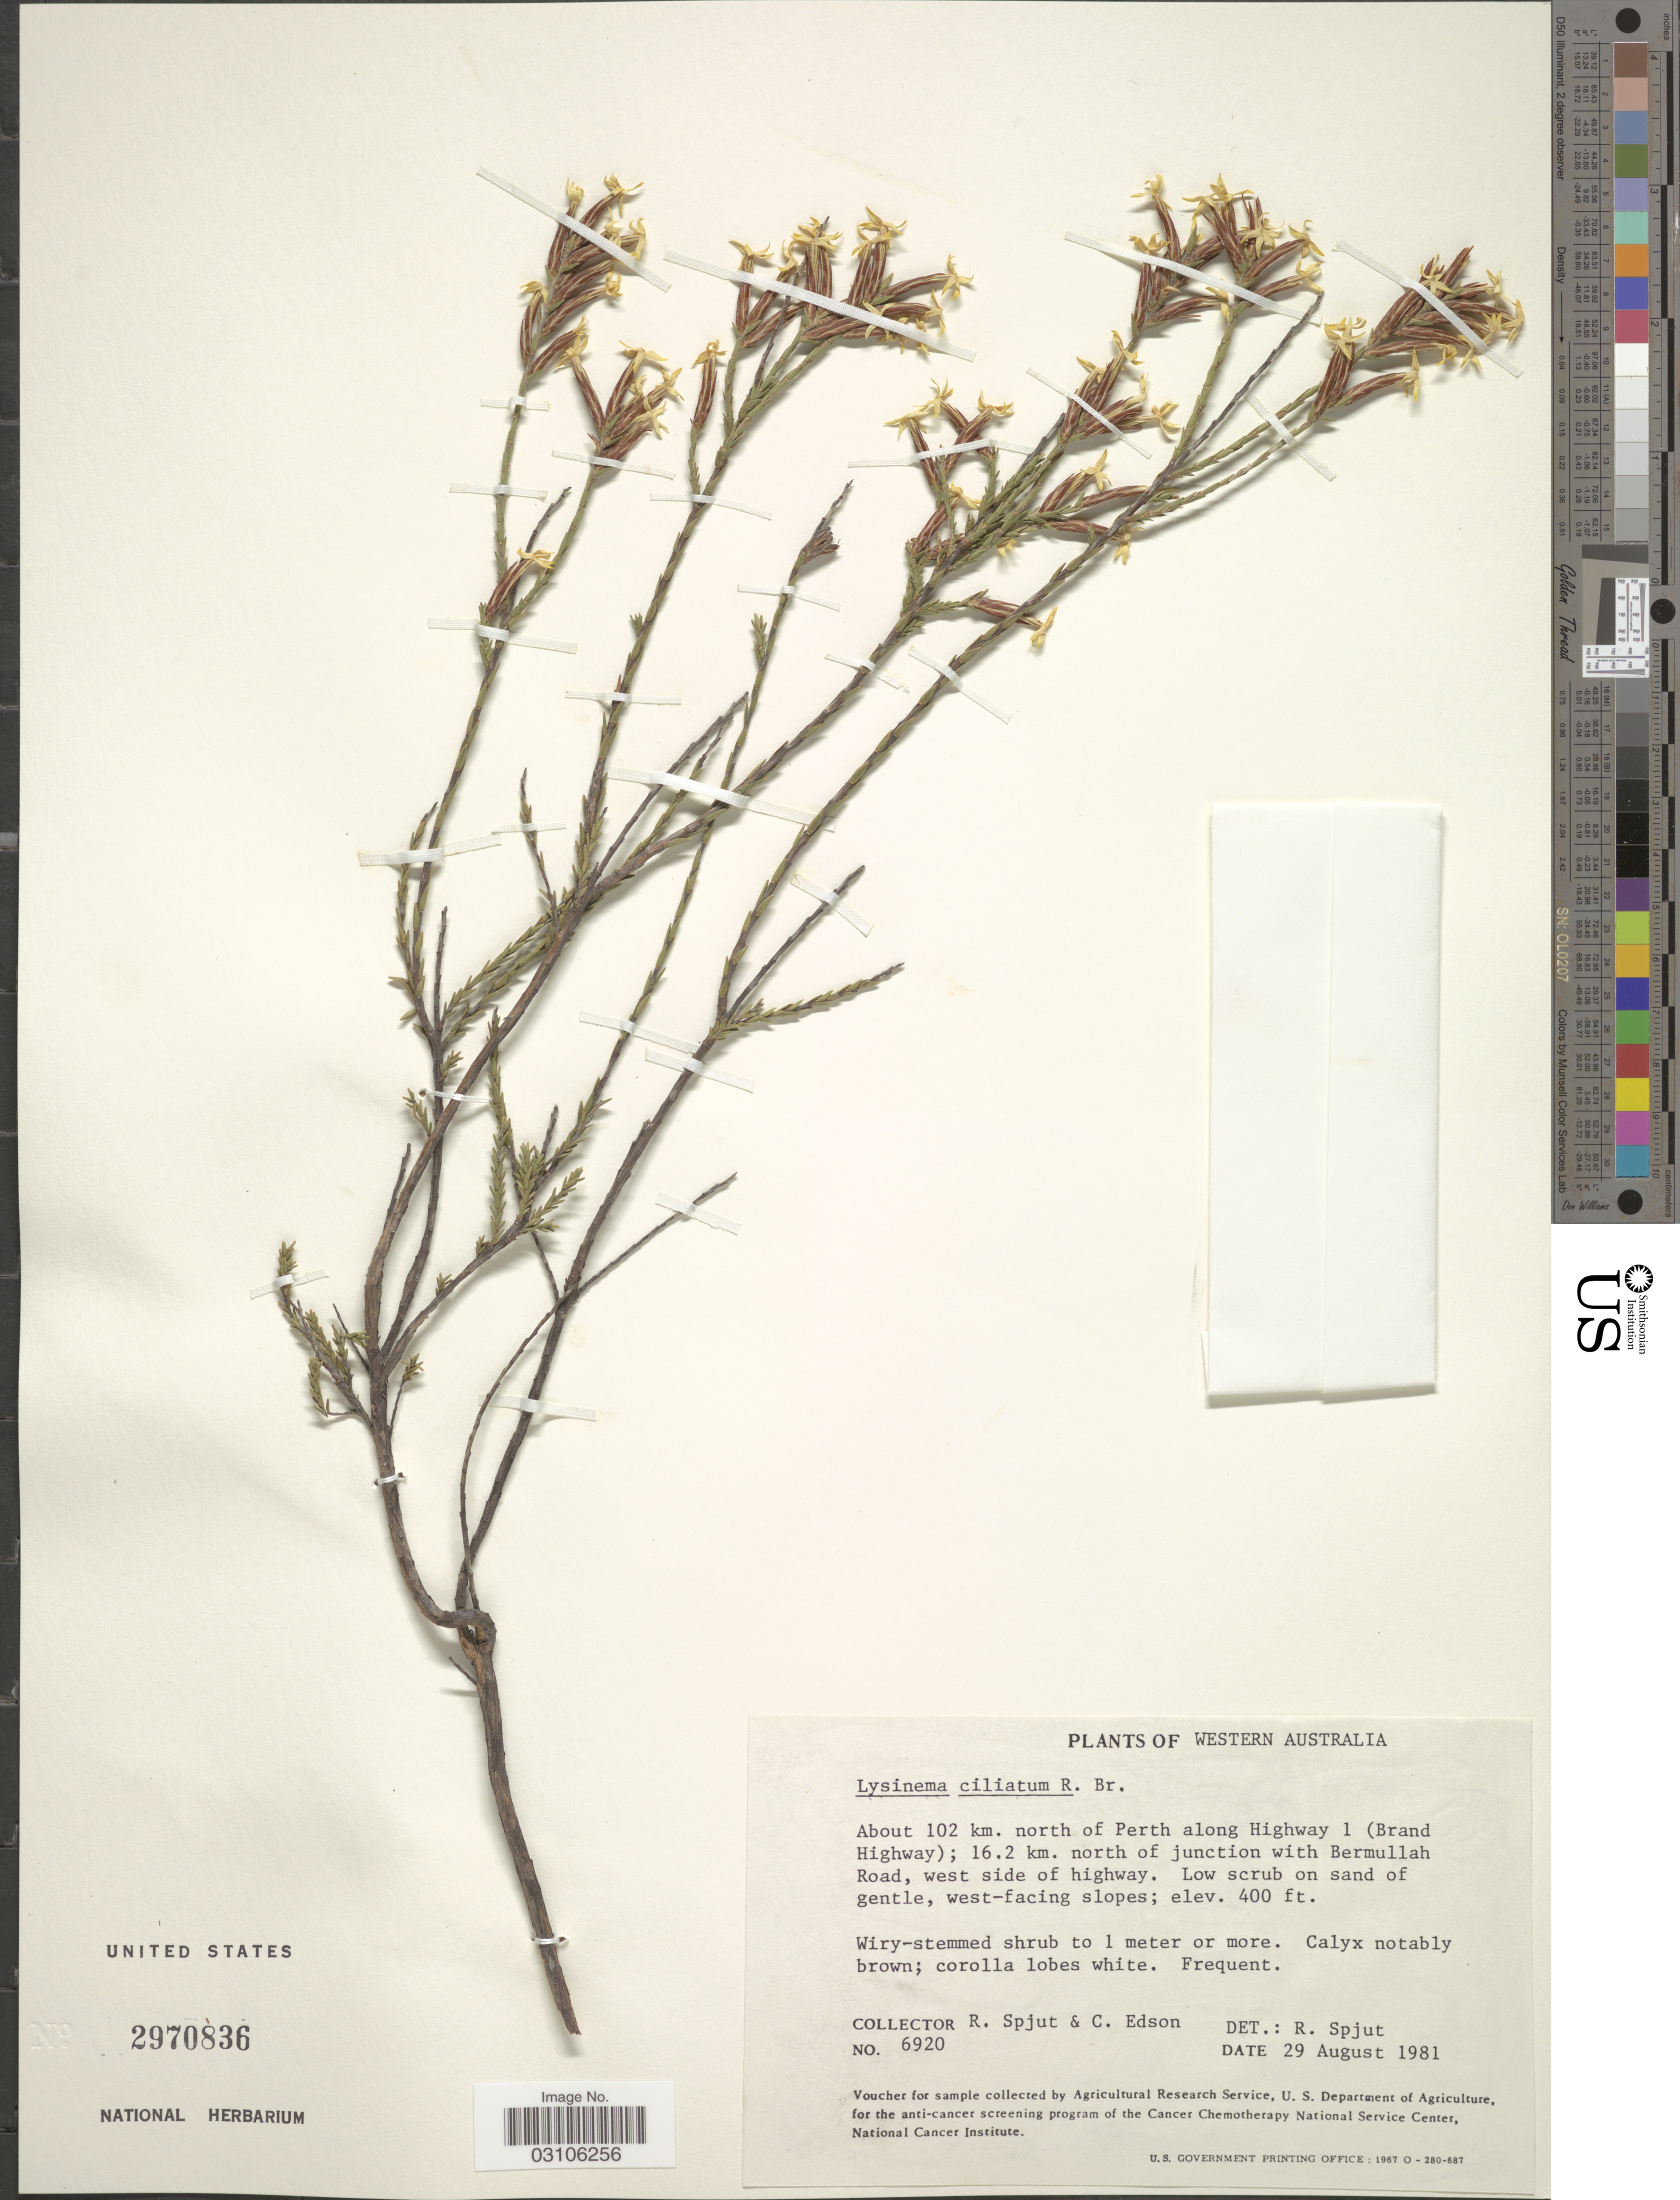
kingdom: Plantae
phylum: Tracheophyta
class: Magnoliopsida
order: Ericales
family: Ericaceae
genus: Lysinema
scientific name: Lysinema ciliatum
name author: R. Br.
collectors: R. Spjut & C. Edson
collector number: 6920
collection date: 1981-08-29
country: Australia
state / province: Western Australia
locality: About 102 km. north of Perth along Highway 1 (Brand Highway); 16.2 km. north of junction with Bermullah Road, west side of highway.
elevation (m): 122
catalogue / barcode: US 2970836